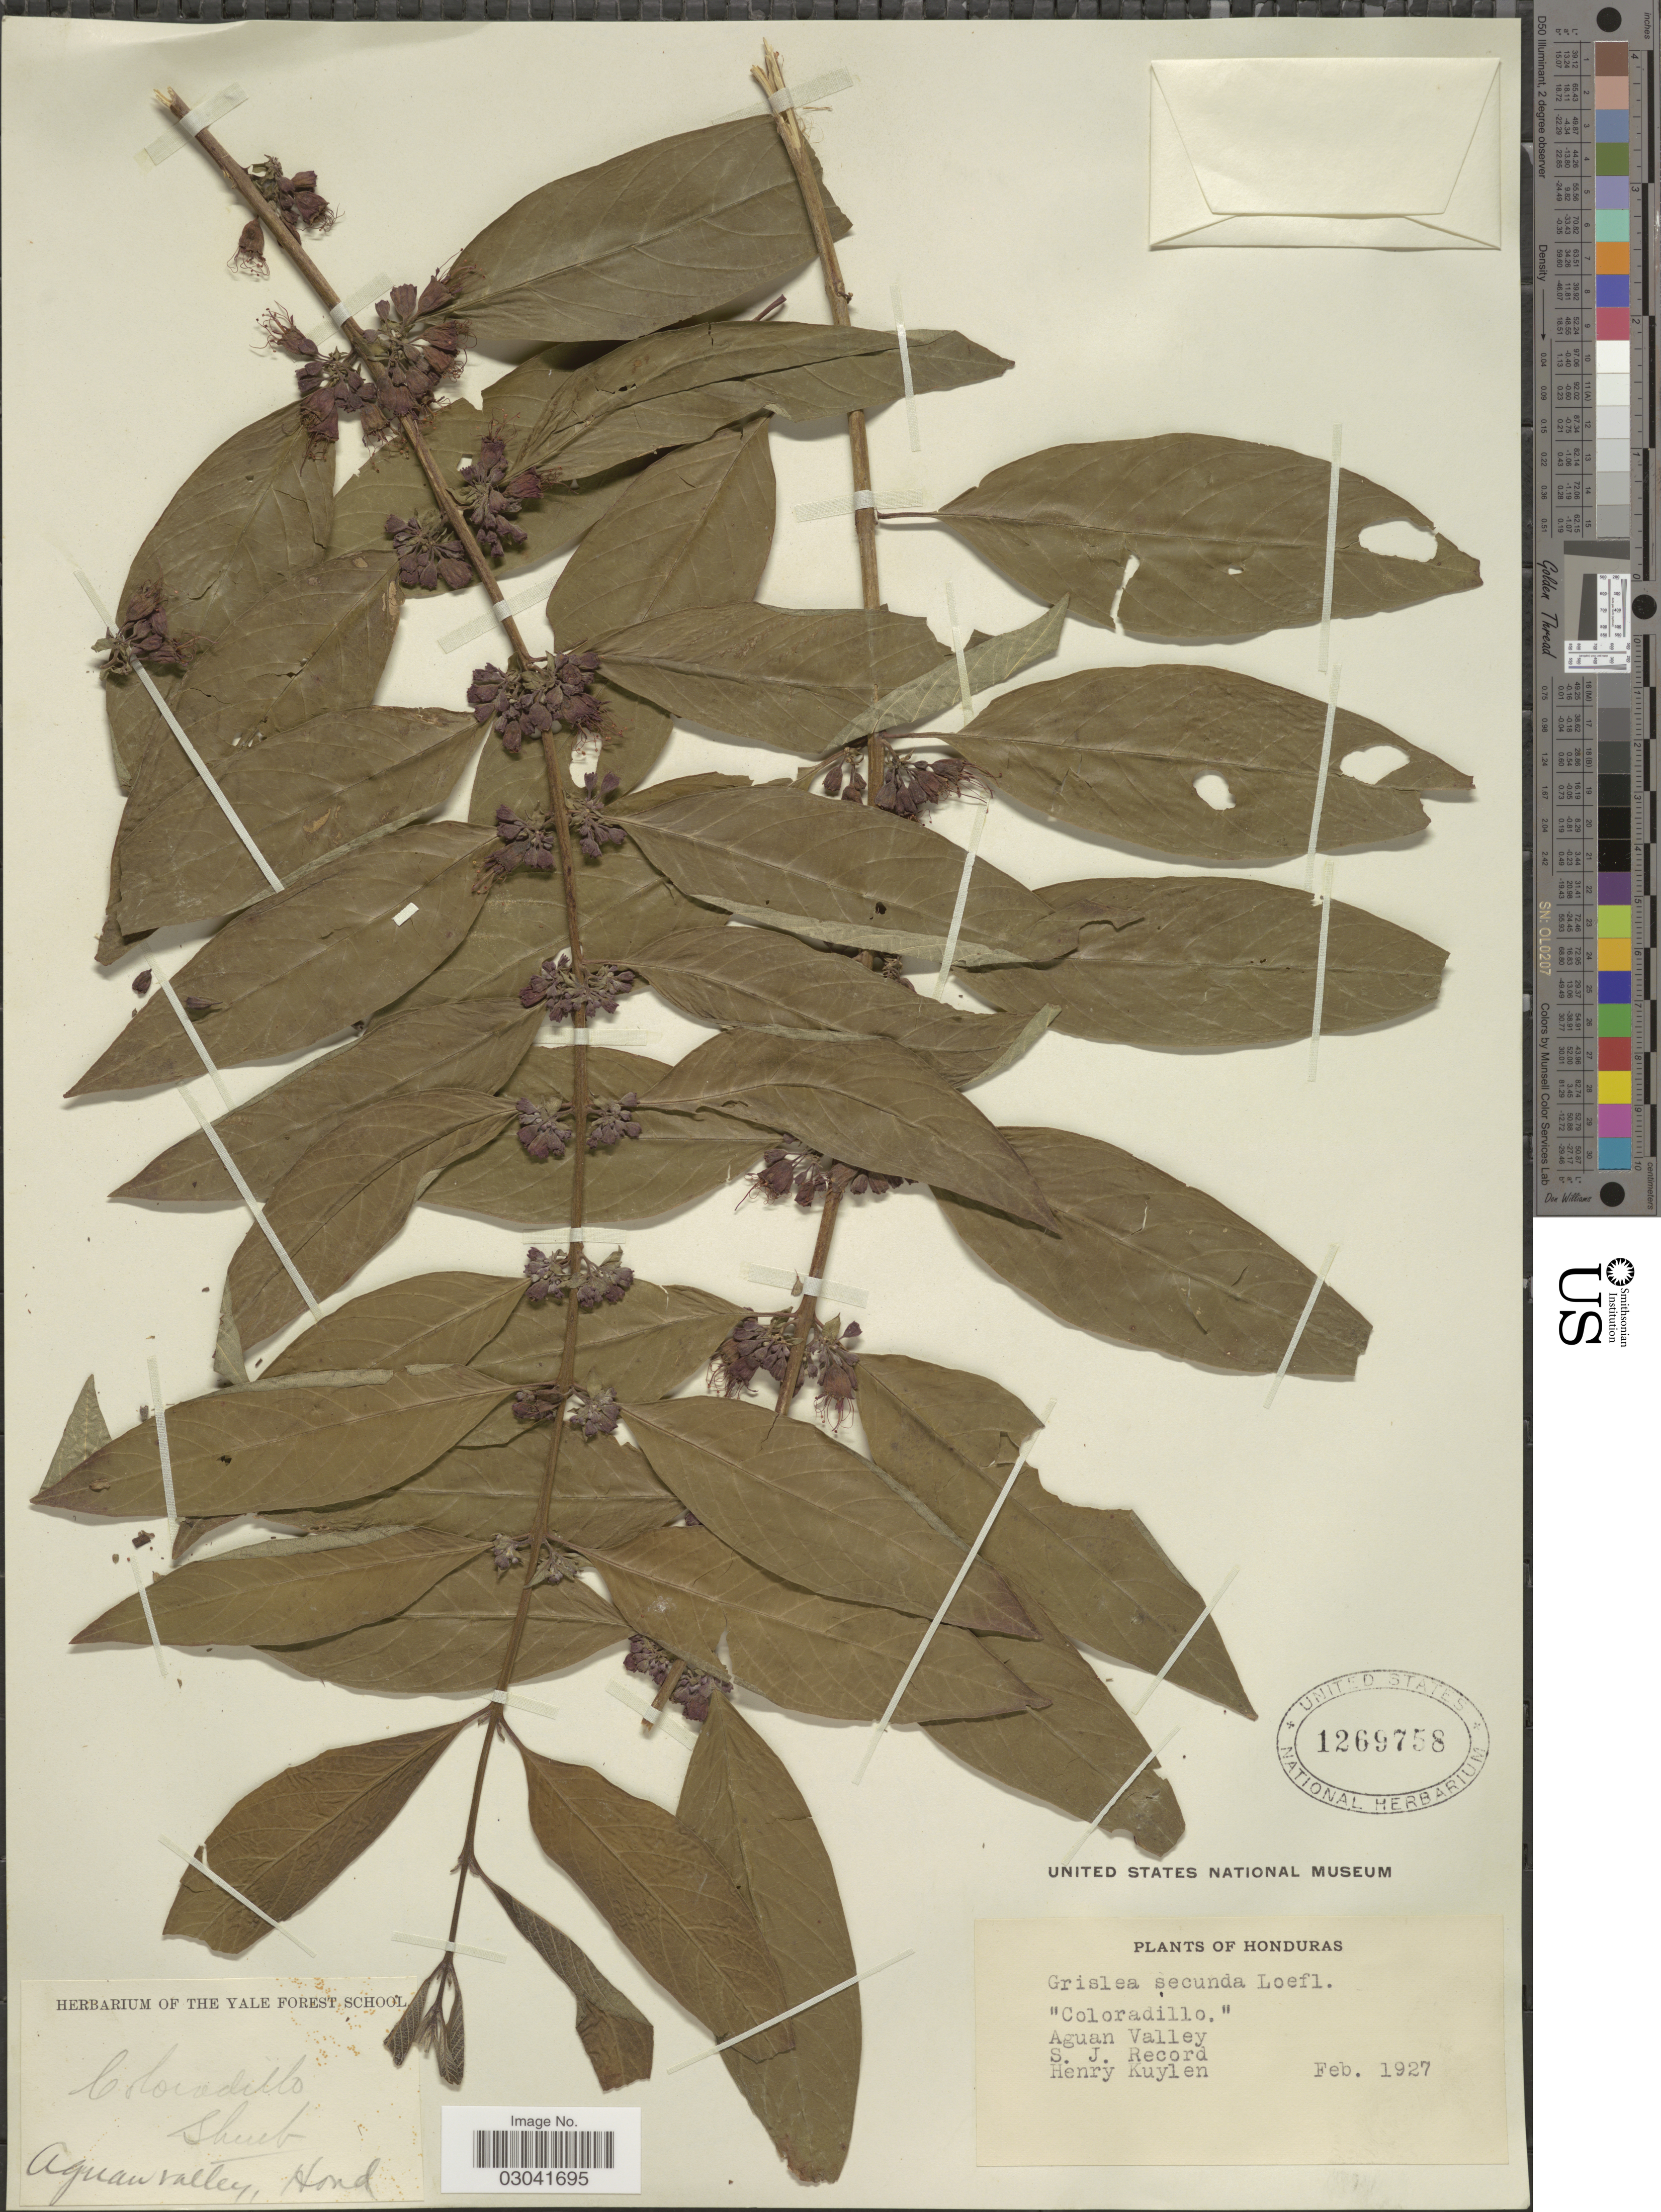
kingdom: Plantae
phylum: Tracheophyta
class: Magnoliopsida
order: Myrtales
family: Lythraceae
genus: Pehria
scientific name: Pehria compacta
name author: Sprague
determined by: Strong, Mark T., (BOT), Smithsonian Institution - National Museum of Natural History (UNITED STATES)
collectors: S. J. Record & H. Kuylen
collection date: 1927-02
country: Honduras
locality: Aguan Valley.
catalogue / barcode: US 1269758